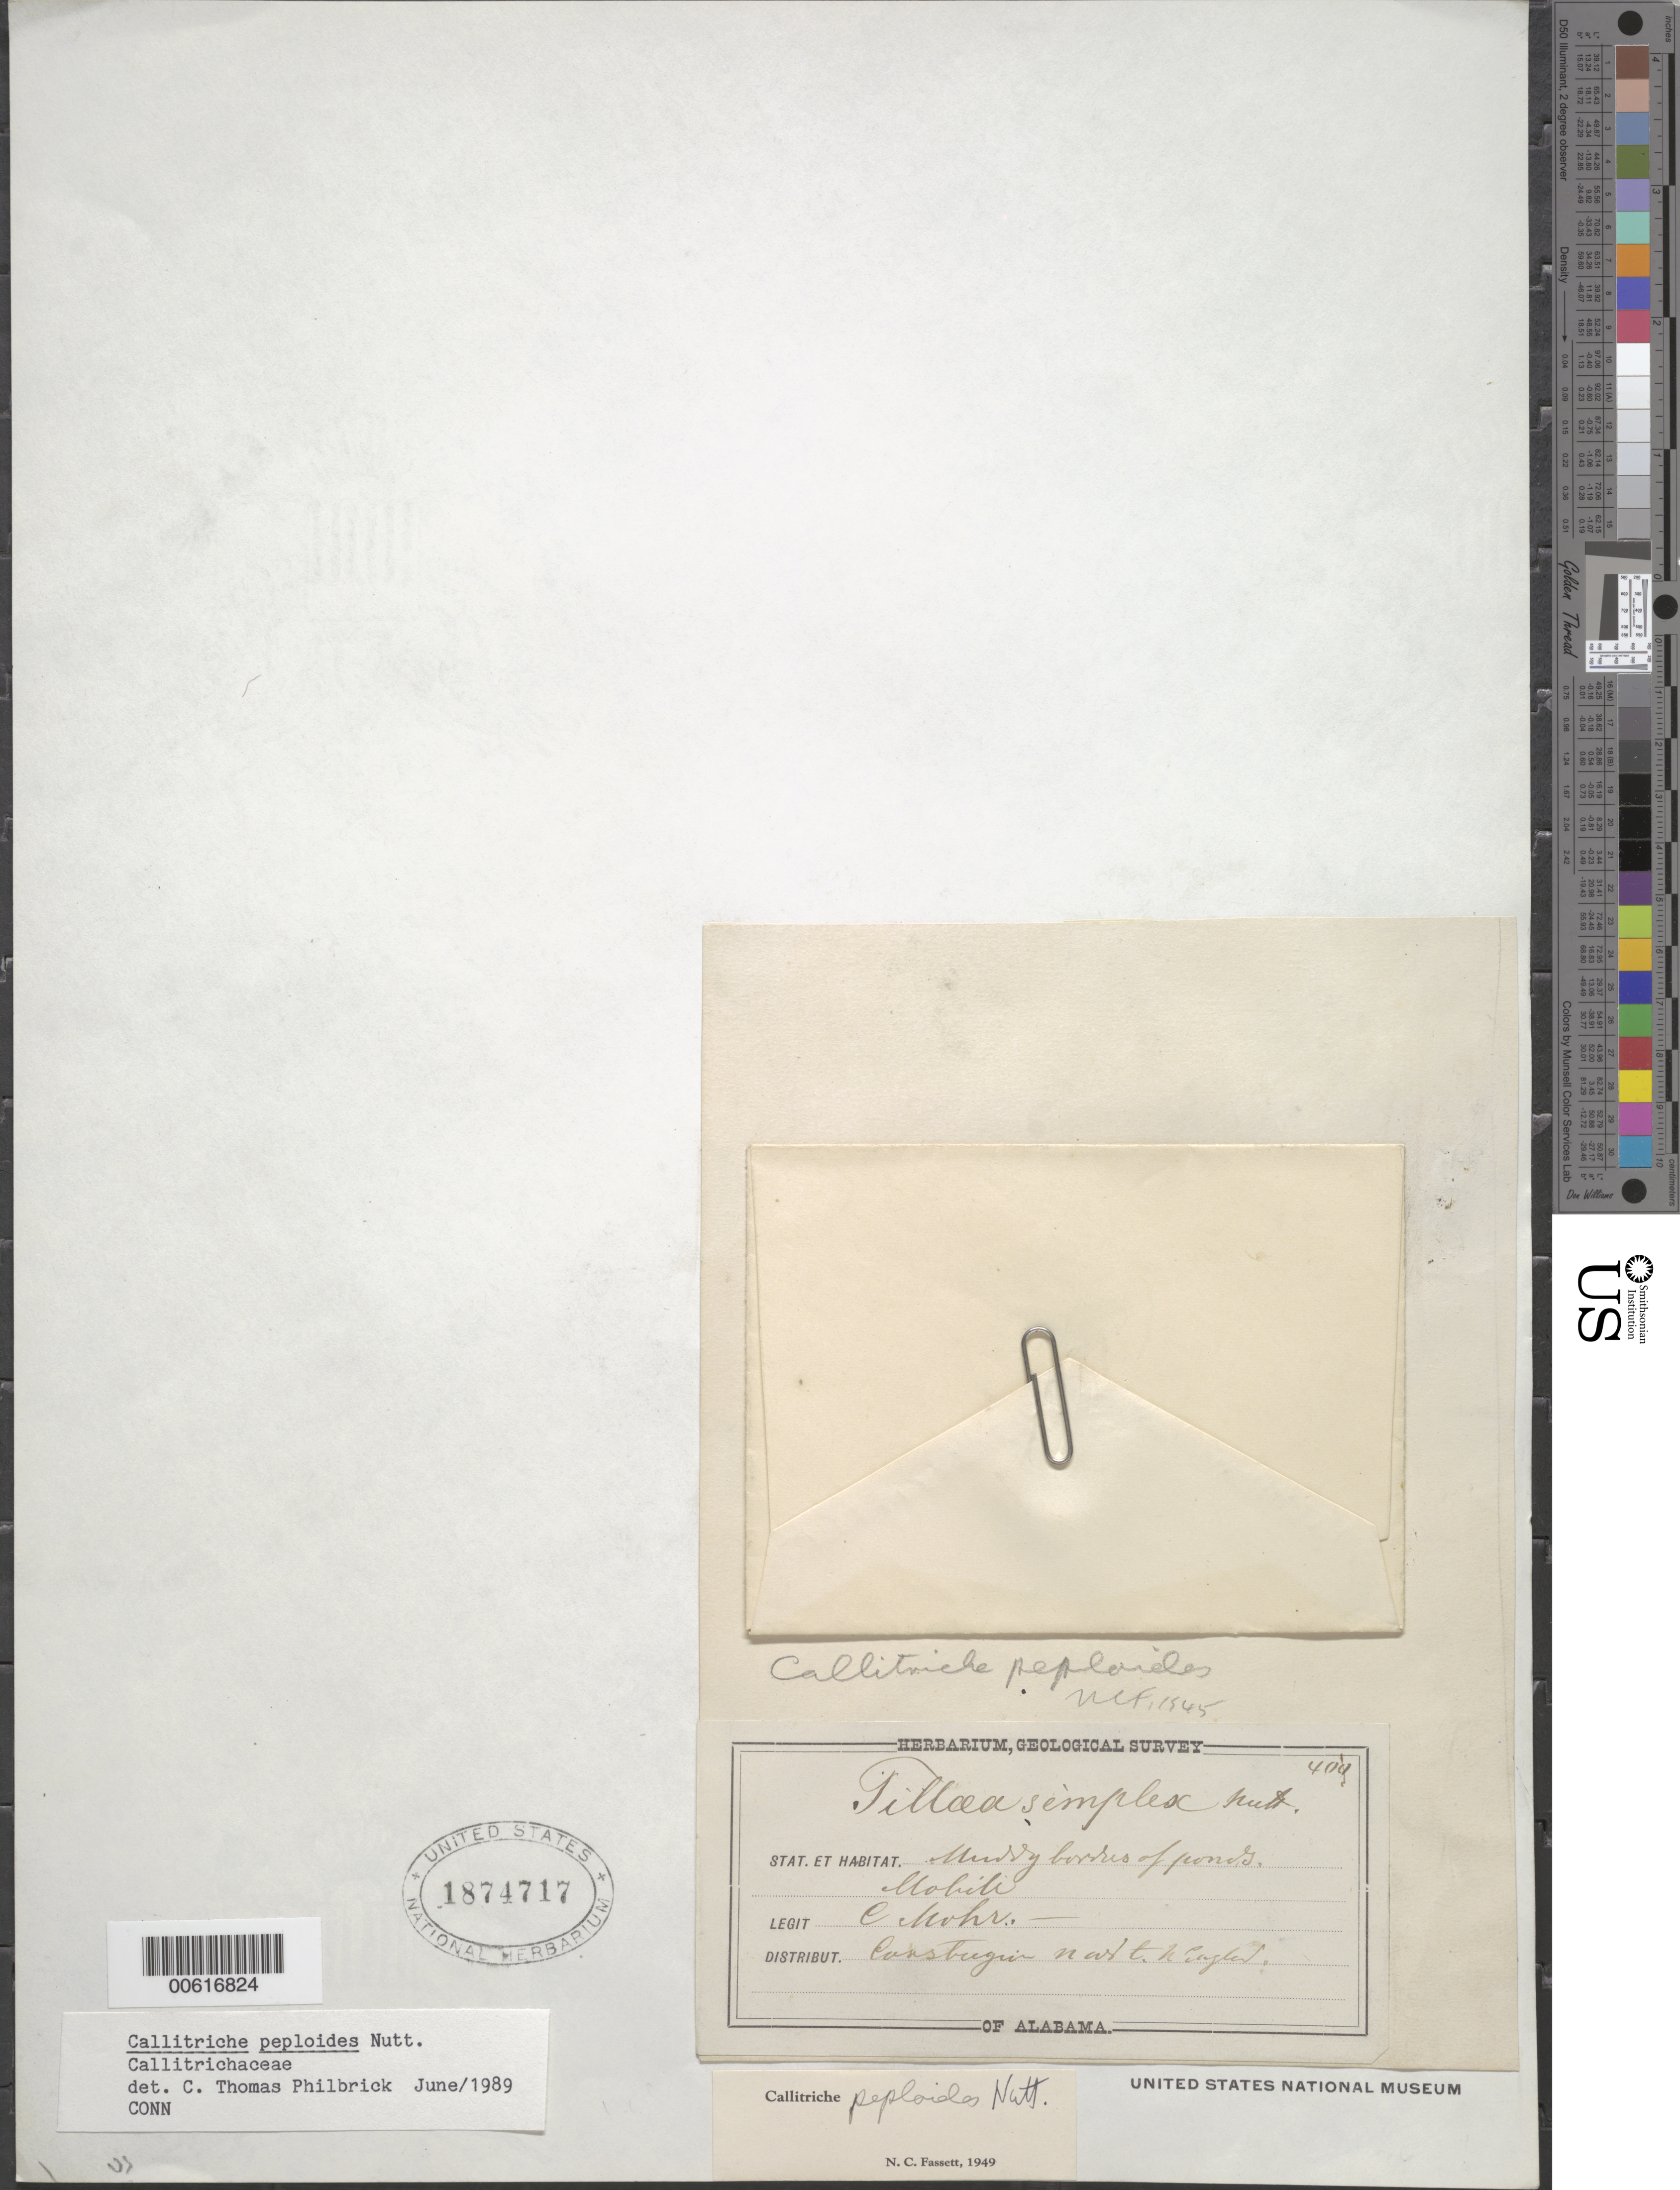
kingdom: Plantae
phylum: Tracheophyta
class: Magnoliopsida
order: Lamiales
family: Plantaginaceae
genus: Callitriche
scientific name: Callitriche peploides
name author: Nutt.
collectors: C. T. Mohr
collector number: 400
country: United States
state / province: Alabama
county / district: Mobile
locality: Mobile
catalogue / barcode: US 1874717